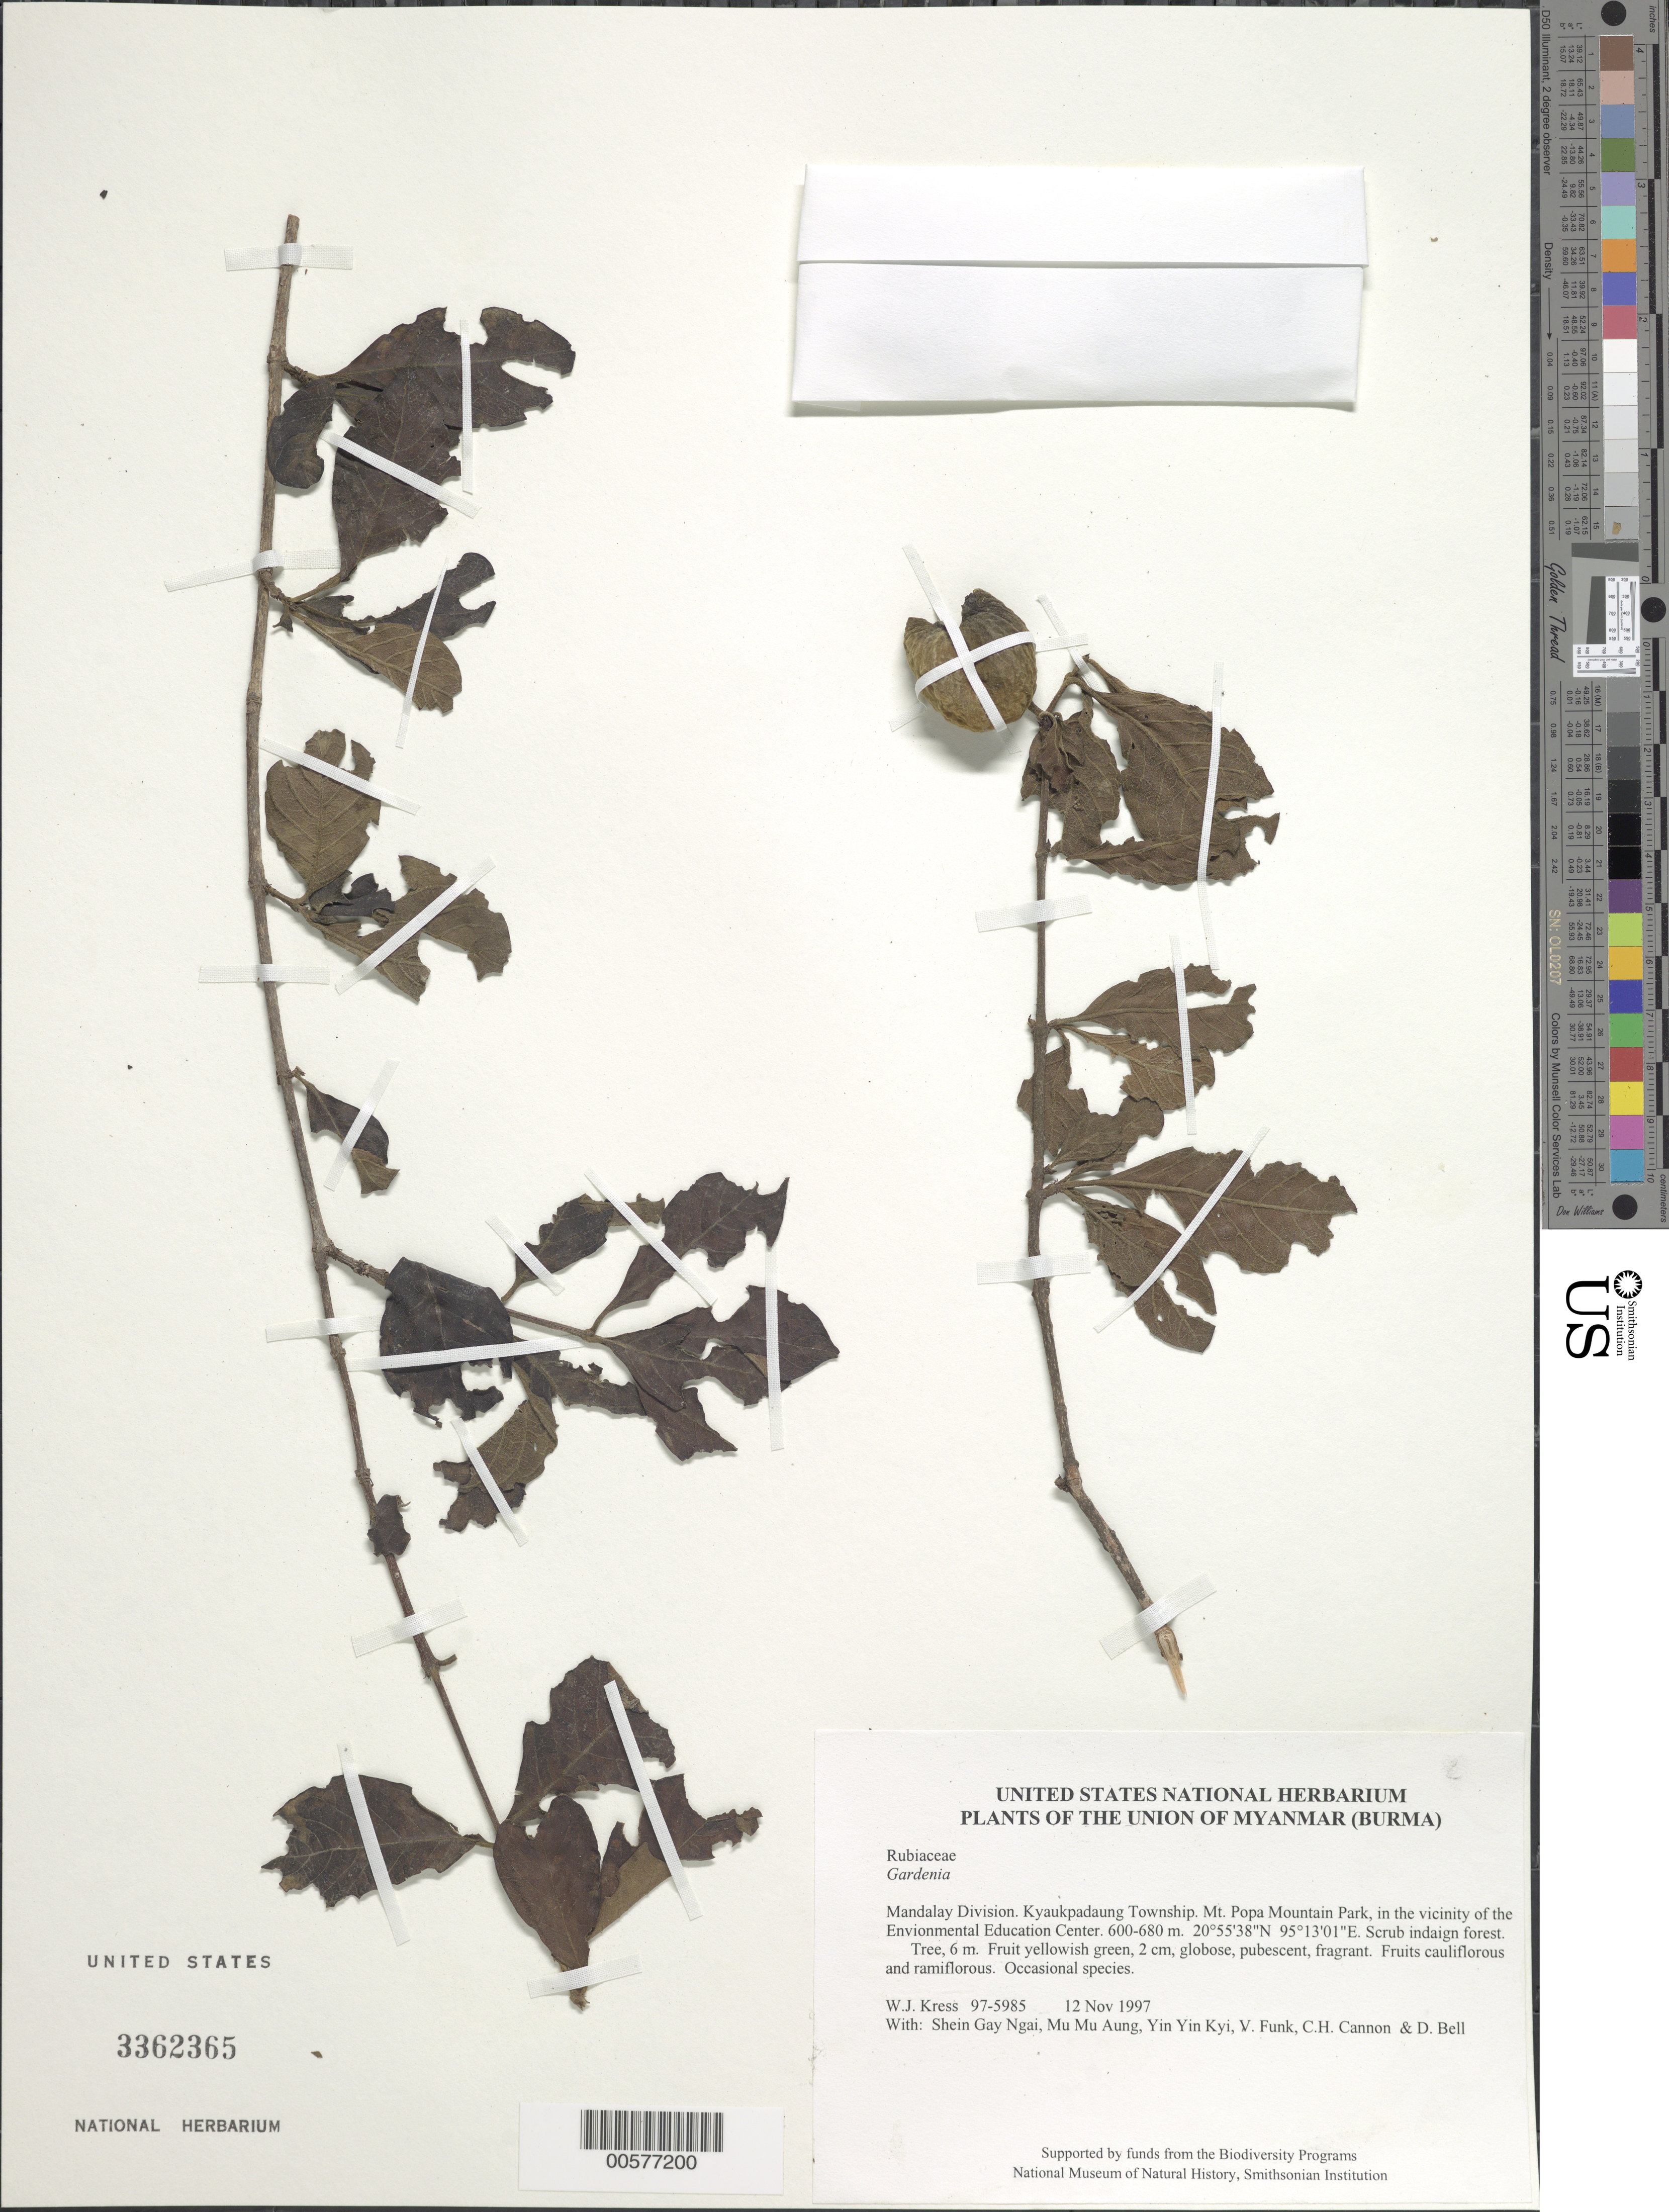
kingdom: Plantae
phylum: Tracheophyta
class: Magnoliopsida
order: Gentianales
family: Rubiaceae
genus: Gardenia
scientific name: Gardenia sp.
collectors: W. J. Kress, Shein Gay Ngai, Mu Mu Aung, Yin Yin Kyi, V. Funk & C. H. Cannon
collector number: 97-5985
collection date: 1997-11-12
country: Myanmar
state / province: Mandalay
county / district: Kyaukpadaung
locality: Mt. Popa Mountain Park, in the vicinity of the Envionmental Education Center.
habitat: Scrub indaign forest.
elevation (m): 600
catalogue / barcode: US 3362365